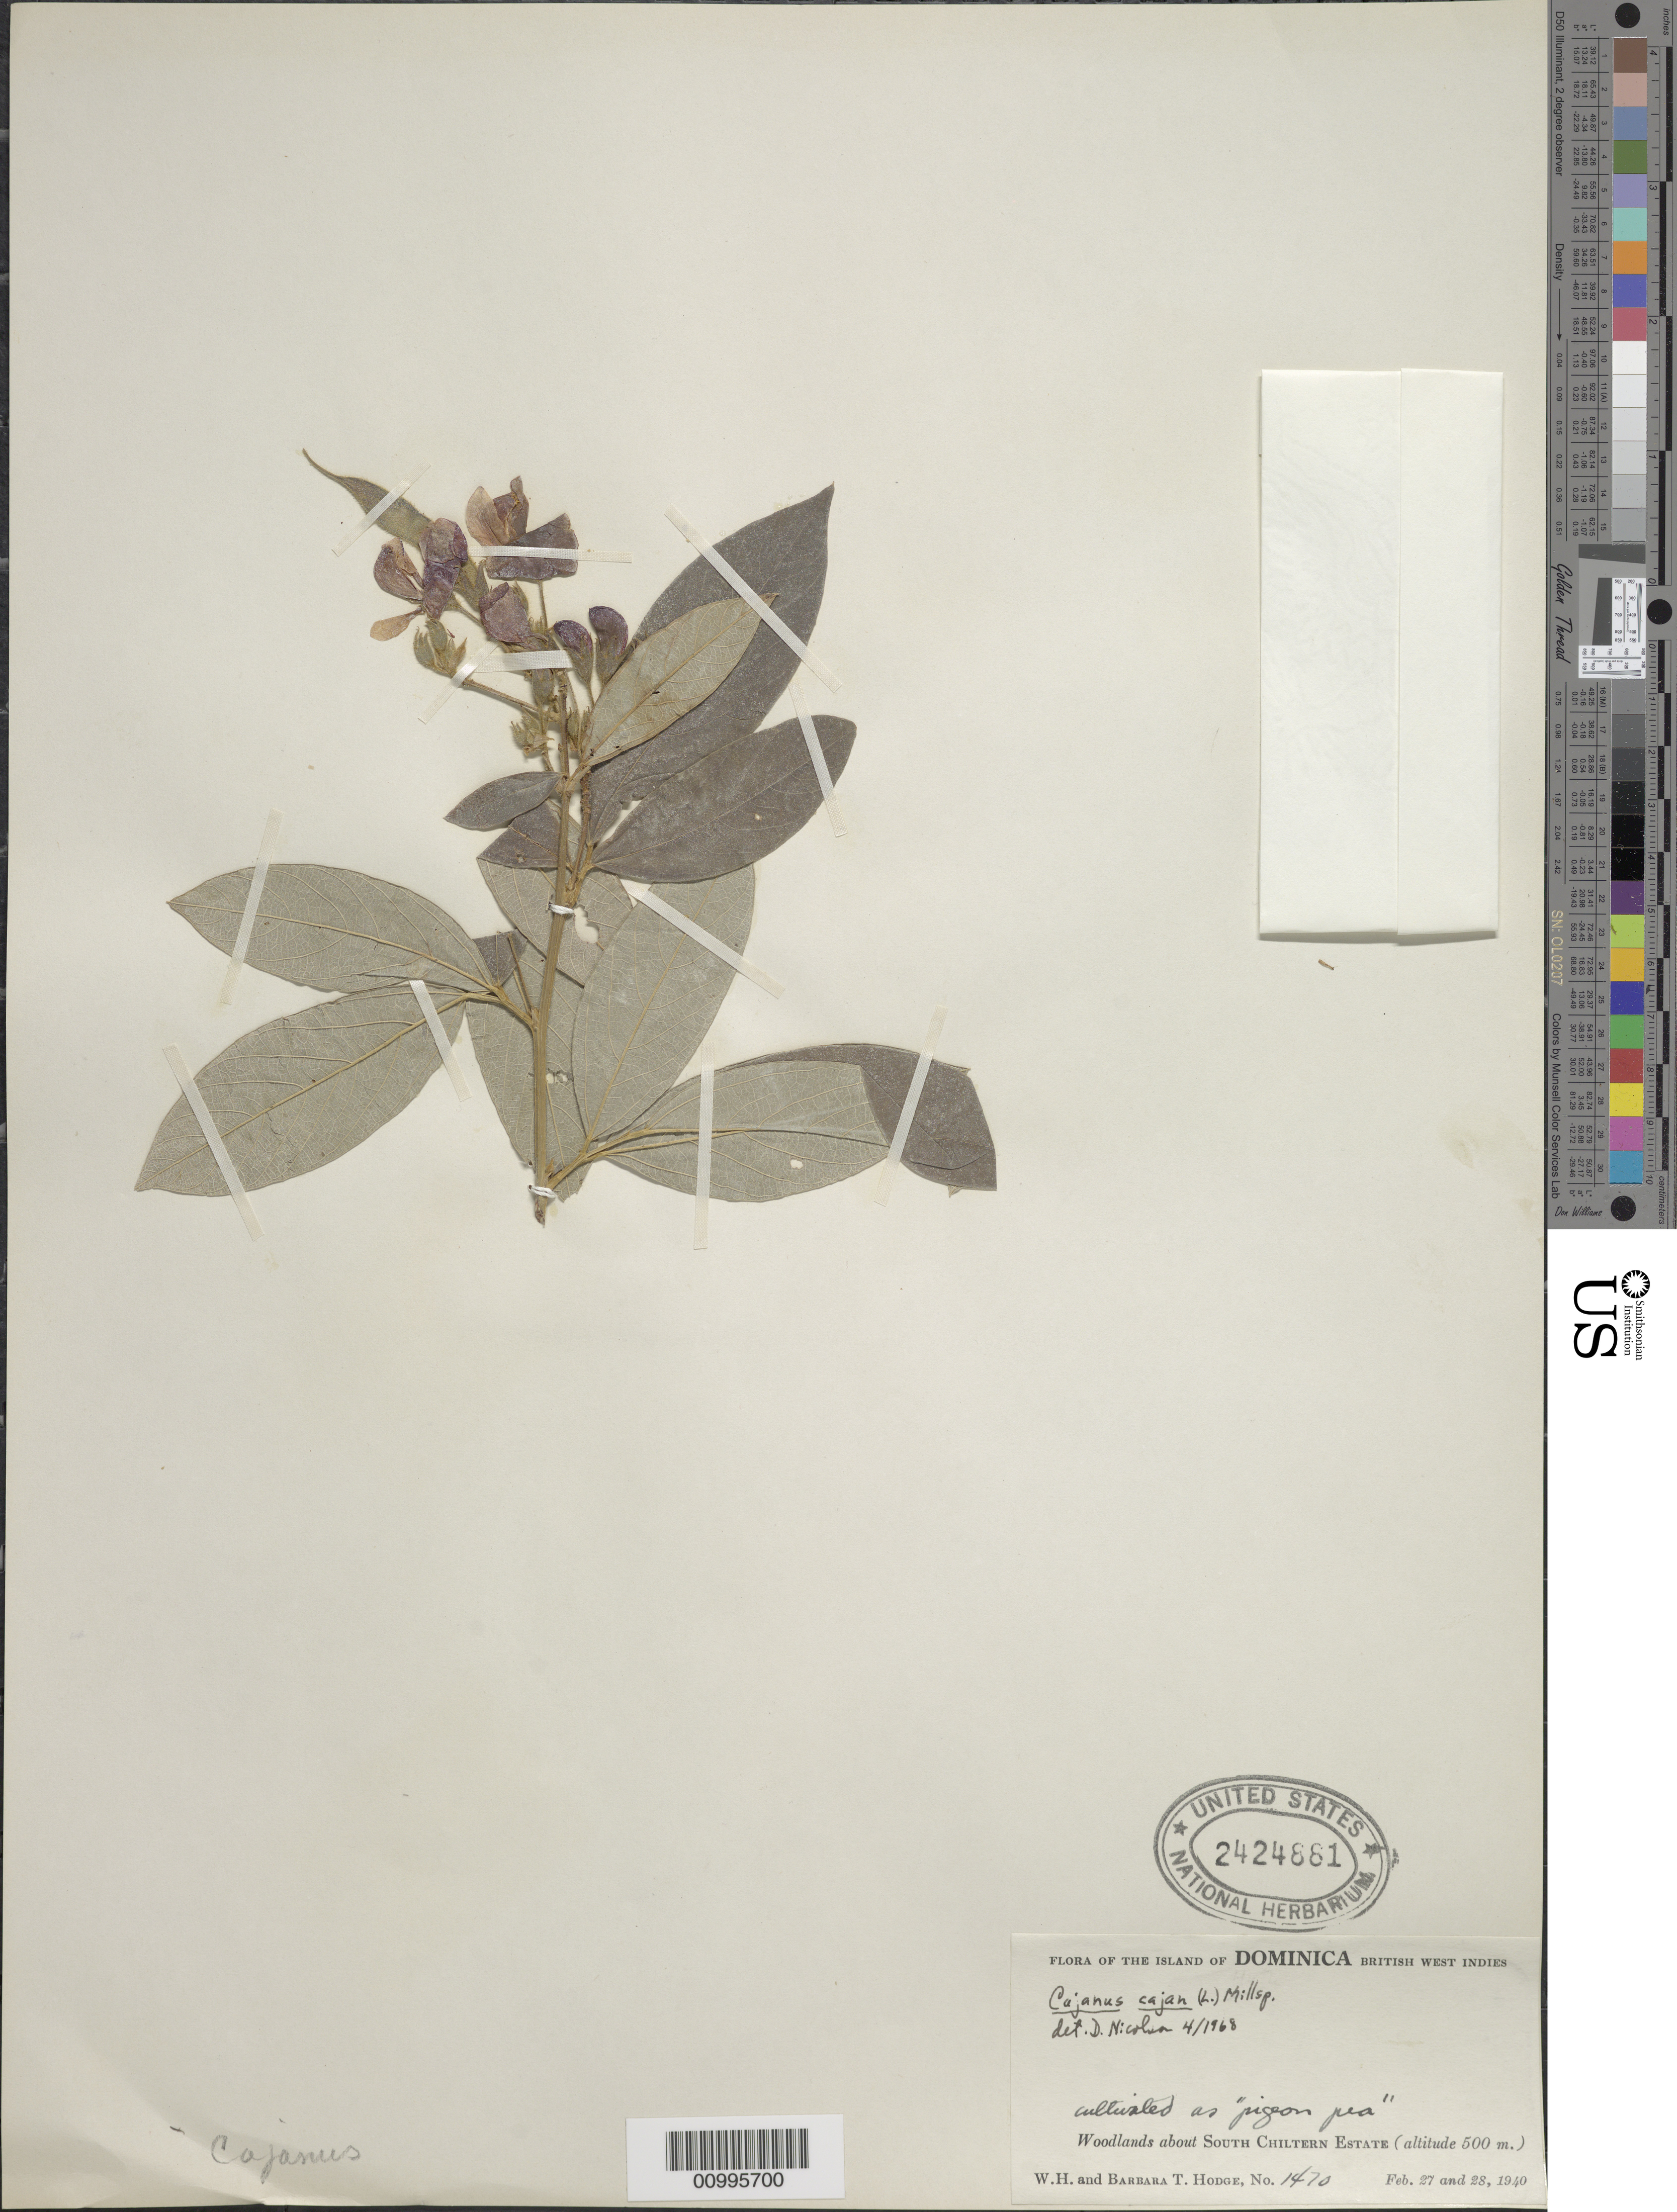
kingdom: Plantae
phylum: Tracheophyta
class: Magnoliopsida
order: Fabales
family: Fabaceae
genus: Cajanus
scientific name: Cajanus cajan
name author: (L.) Huth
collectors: W. Hodge & B. Hodge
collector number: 1470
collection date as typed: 27 Feb 1940 and 28 Feb 1940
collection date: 1940-02-27,1940-02-28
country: Dominica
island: Dominica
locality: Woodlands about South Chiltern Estate.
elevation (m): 500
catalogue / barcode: US 2424881